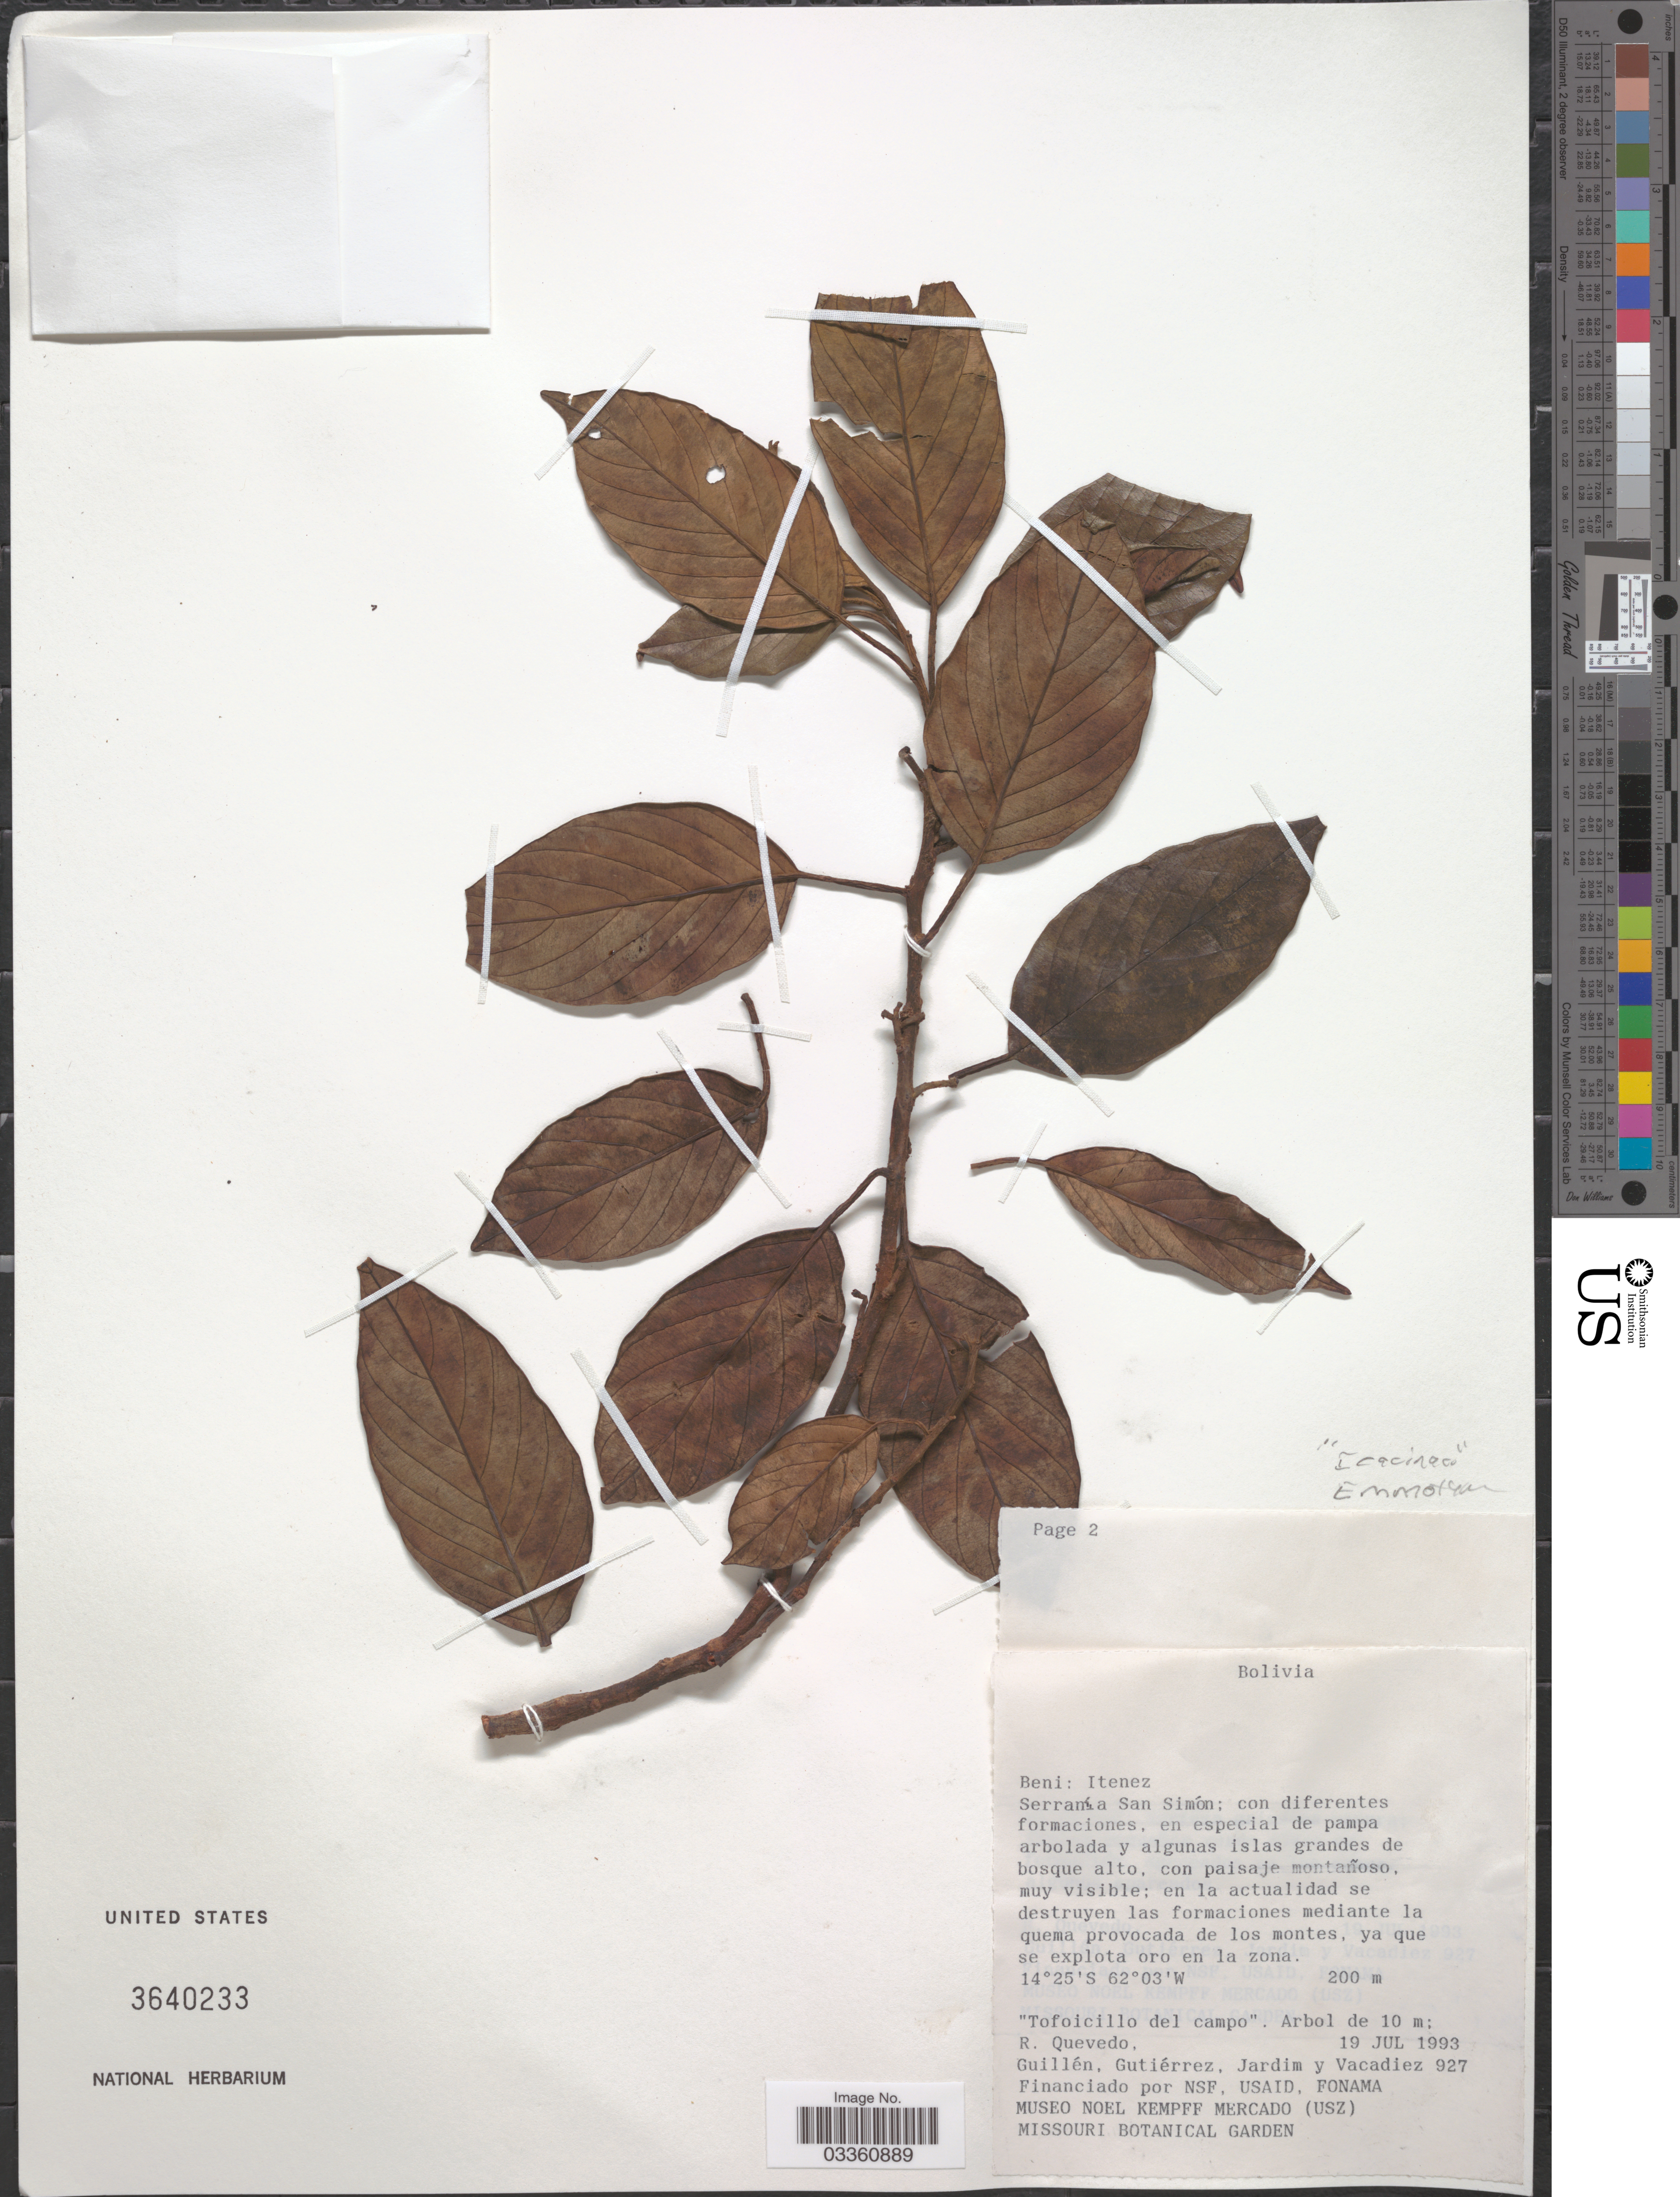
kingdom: Plantae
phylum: Tracheophyta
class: Magnoliopsida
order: Metteniusales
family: Metteniusaceae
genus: Emmotum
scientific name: Emmotum sp.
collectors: R. Quevedo, -- Guillen, Gutiérrez, --, Jardim, -- & -. Vacadiez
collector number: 927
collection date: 1993-07-19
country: Bolivia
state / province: Beni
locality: Itenez. Serranía San Simón; con diferentes formaciones.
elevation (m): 200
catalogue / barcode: US 3640233